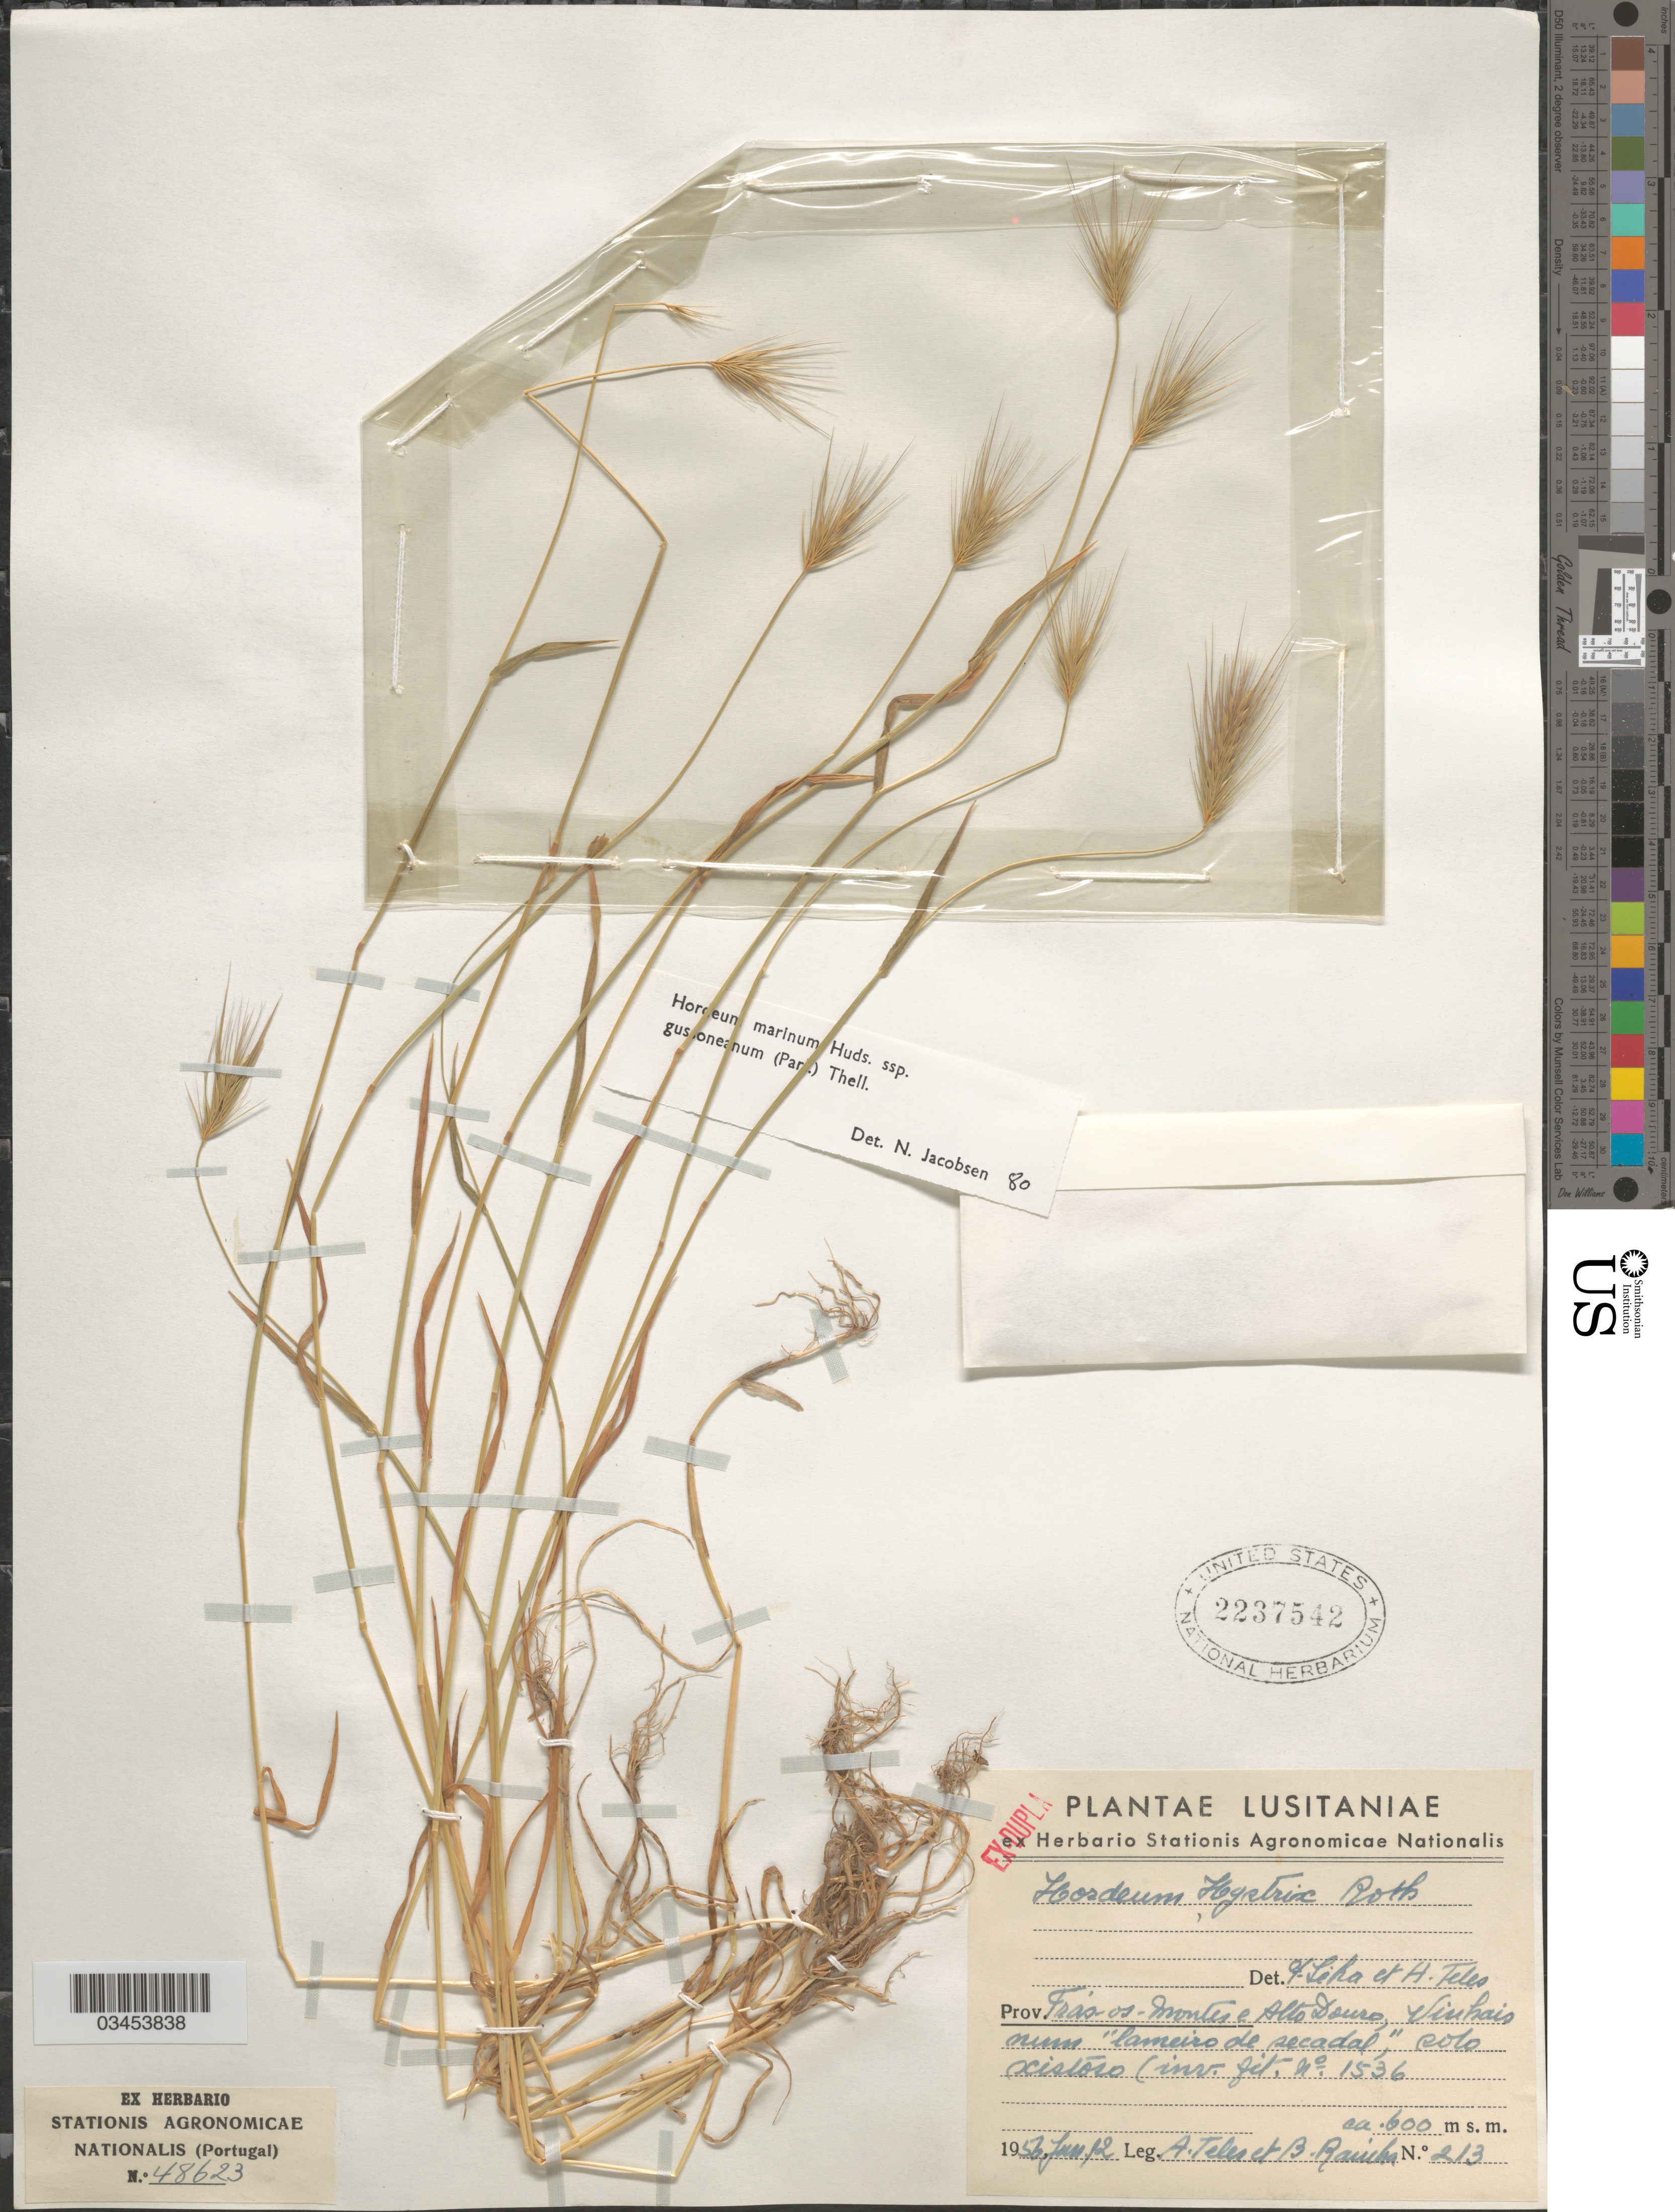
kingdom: Plantae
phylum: Tracheophyta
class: Liliopsida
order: Poales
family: Poaceae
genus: Hordeum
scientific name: Hordeum marinum subsp. gussoneanum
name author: (Parl.) Thell.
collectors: A. Teles & B. Rainha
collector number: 213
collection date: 1956-06-12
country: Portugal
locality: Lusitaniae. Prov. Trás-os-montes e Alto Douro[interpreted], Vinhais [illegible text] "lameiro de secadal", solo scistoso.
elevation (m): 600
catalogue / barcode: US 2237542